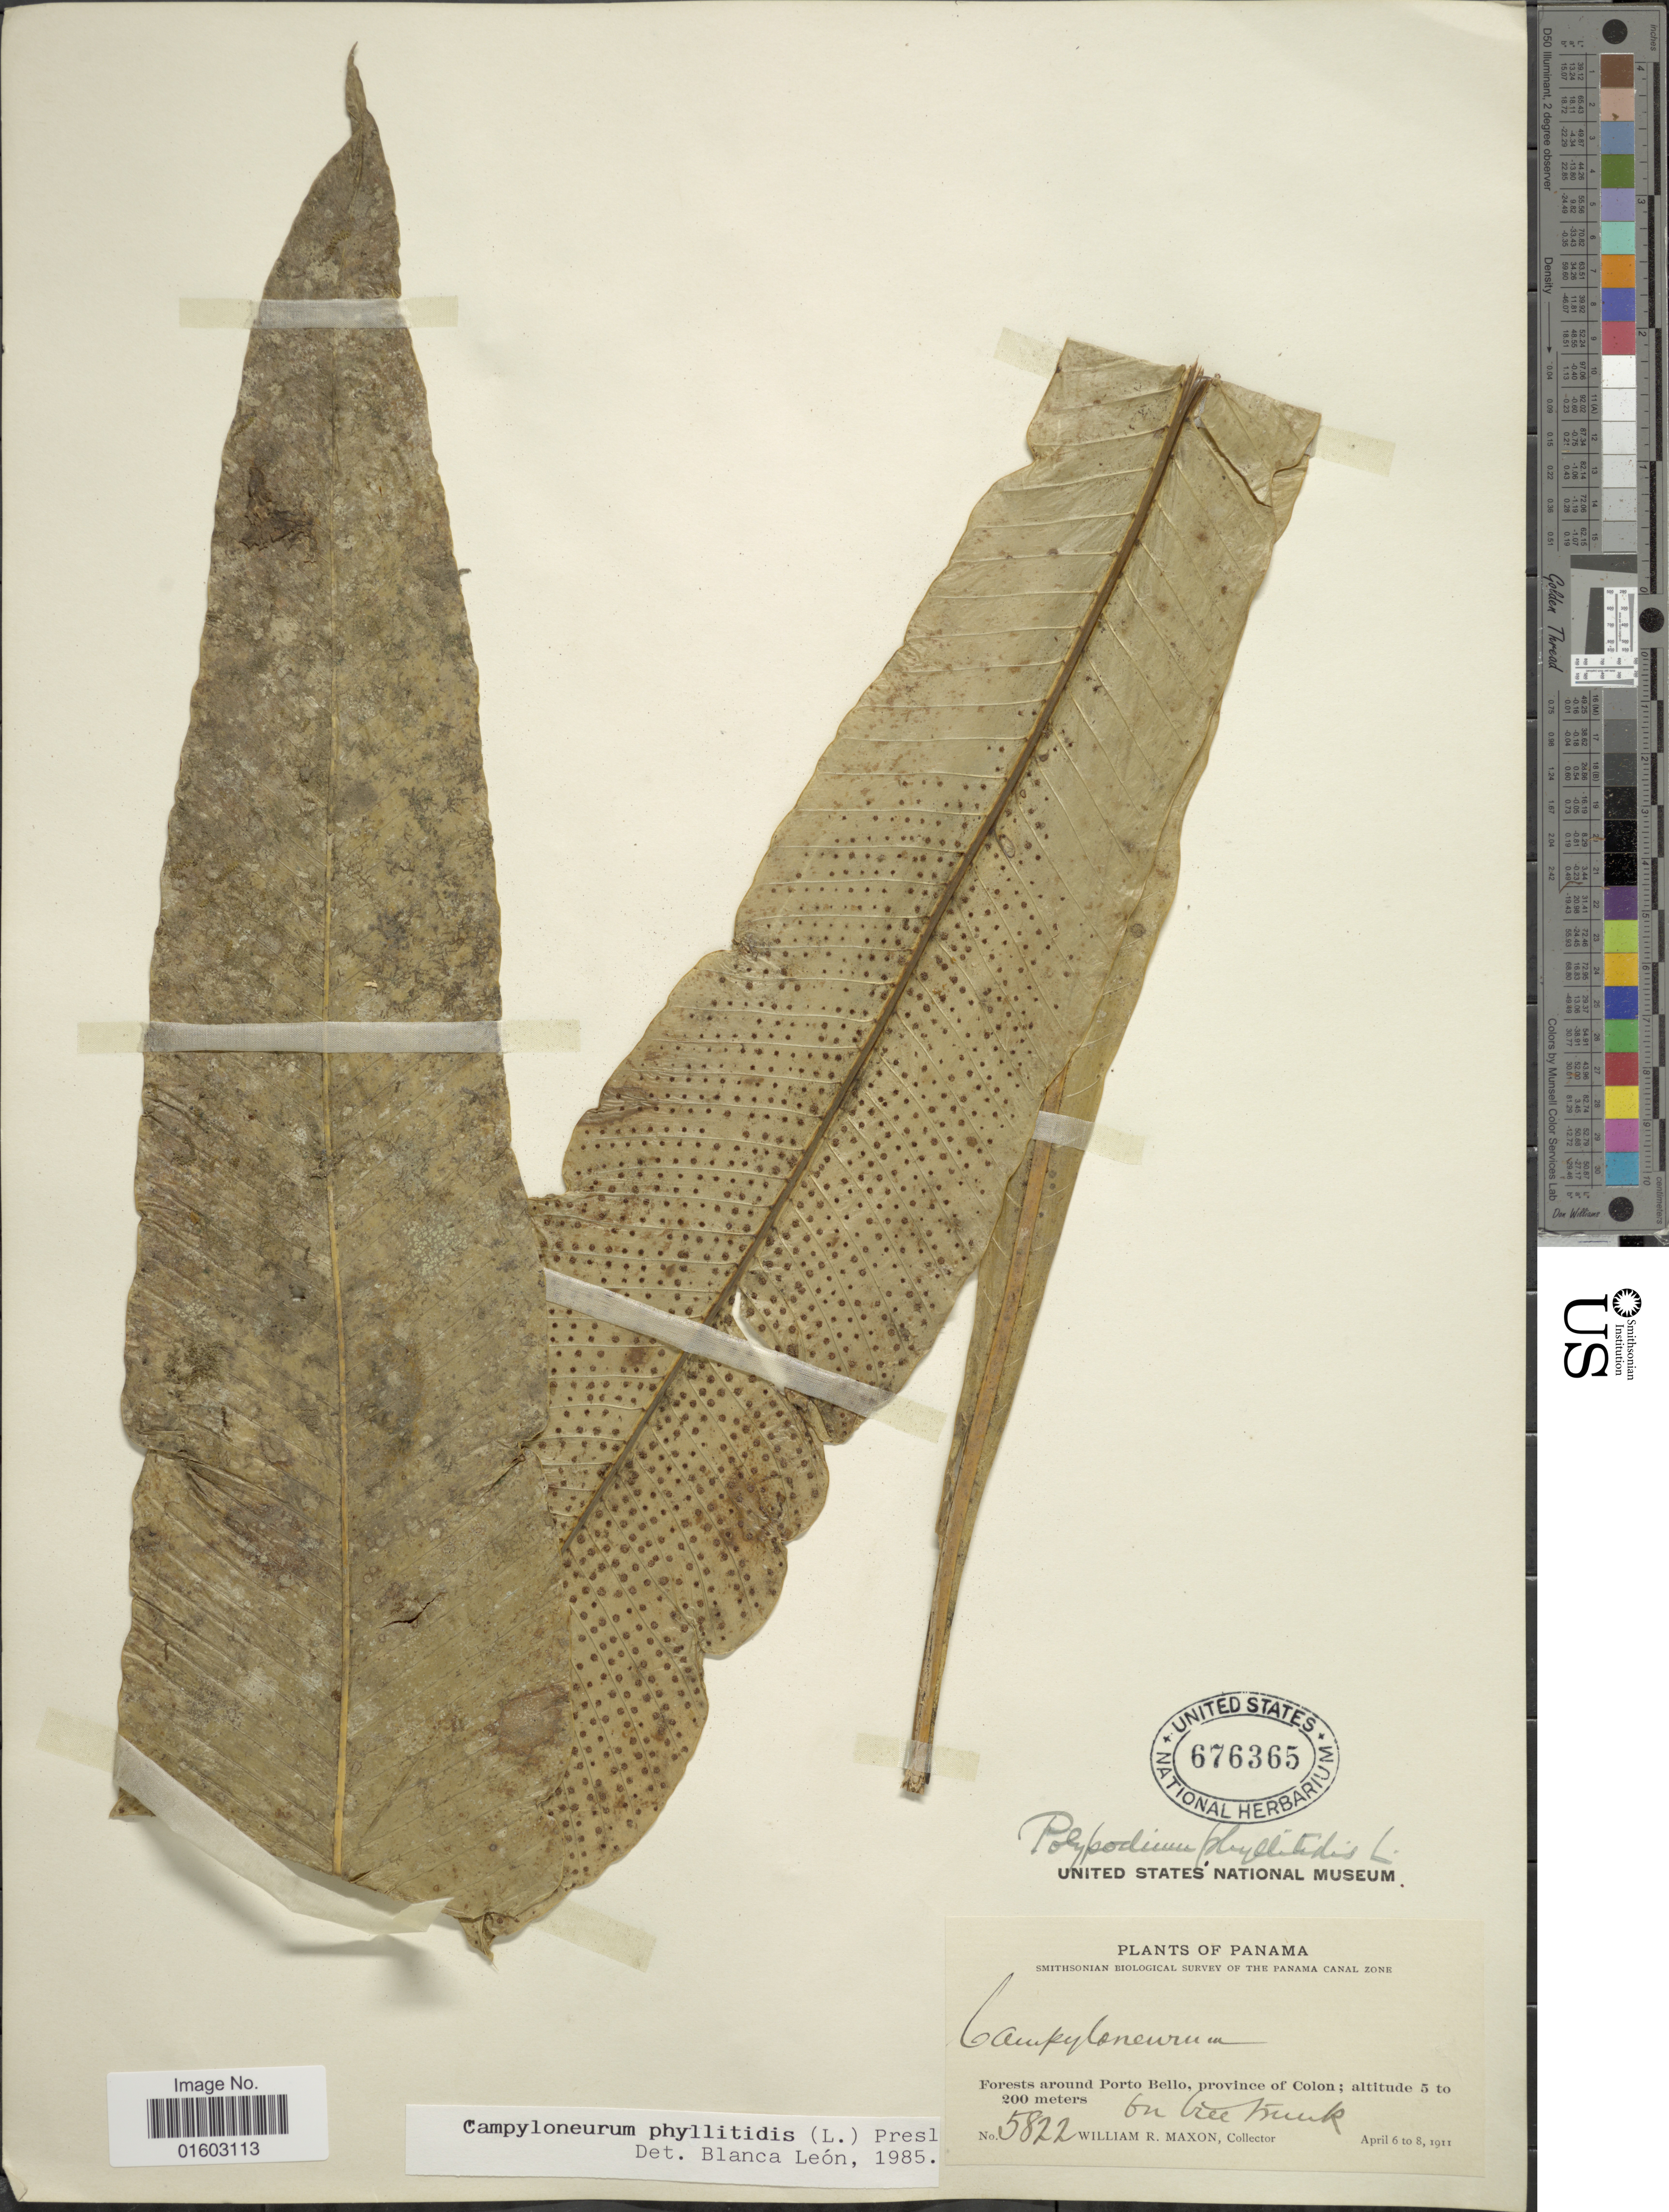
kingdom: Plantae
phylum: Tracheophyta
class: Polypodiopsida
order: Polypodiales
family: Polypodiaceae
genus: Campyloneurum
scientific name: Campyloneurum phyllitidis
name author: (L.) C. Presl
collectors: W. R. Maxon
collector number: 5822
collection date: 1911-04-06/1911-04-08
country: Panama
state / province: Colón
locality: Forests around POrto Bello, Province of Colon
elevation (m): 5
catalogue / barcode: US 676365